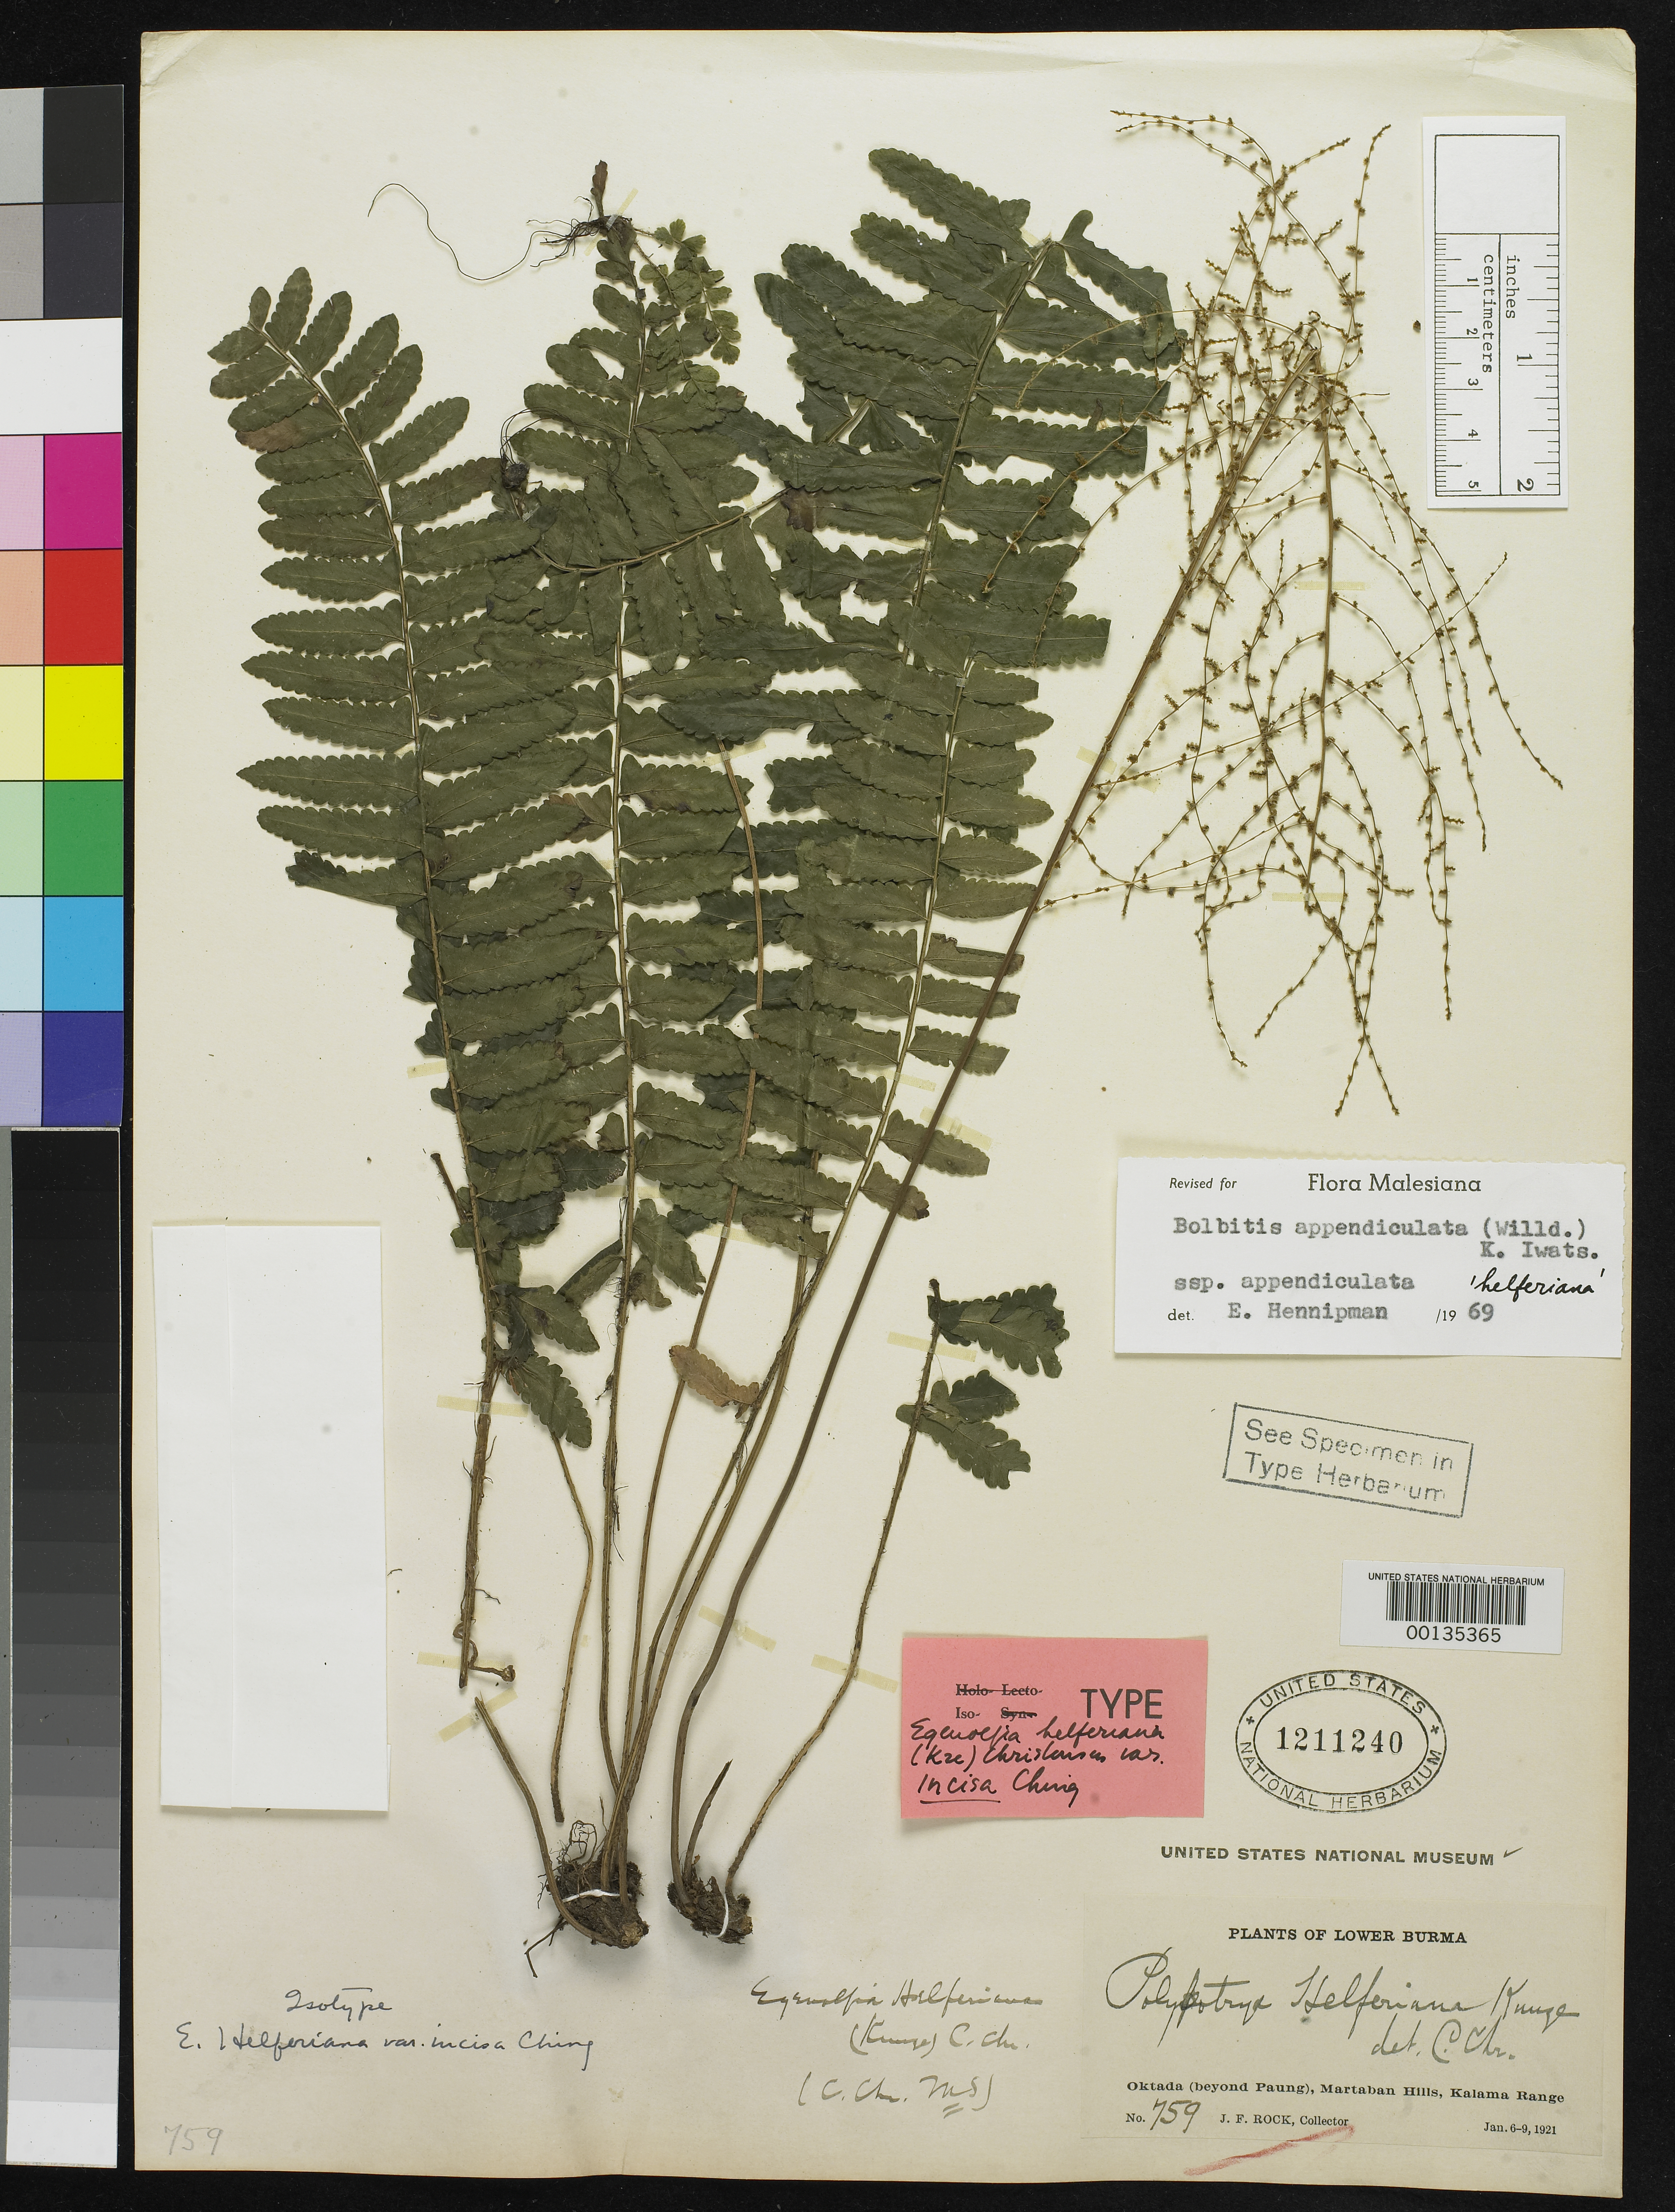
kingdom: Plantae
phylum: Tracheophyta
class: Polypodiopsida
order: Polypodiales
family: Dryopteridaceae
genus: Egenolfia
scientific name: Egenolfia helferiana var. incisa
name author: Ching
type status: Isotype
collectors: J. F. Rock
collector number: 759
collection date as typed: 06 Jan 1921 to 09 Jan 1921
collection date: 1921-01-06/1921-01-09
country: Myanmar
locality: Oktada, Martaban Hills, Kalama Range.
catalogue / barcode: US 1211240